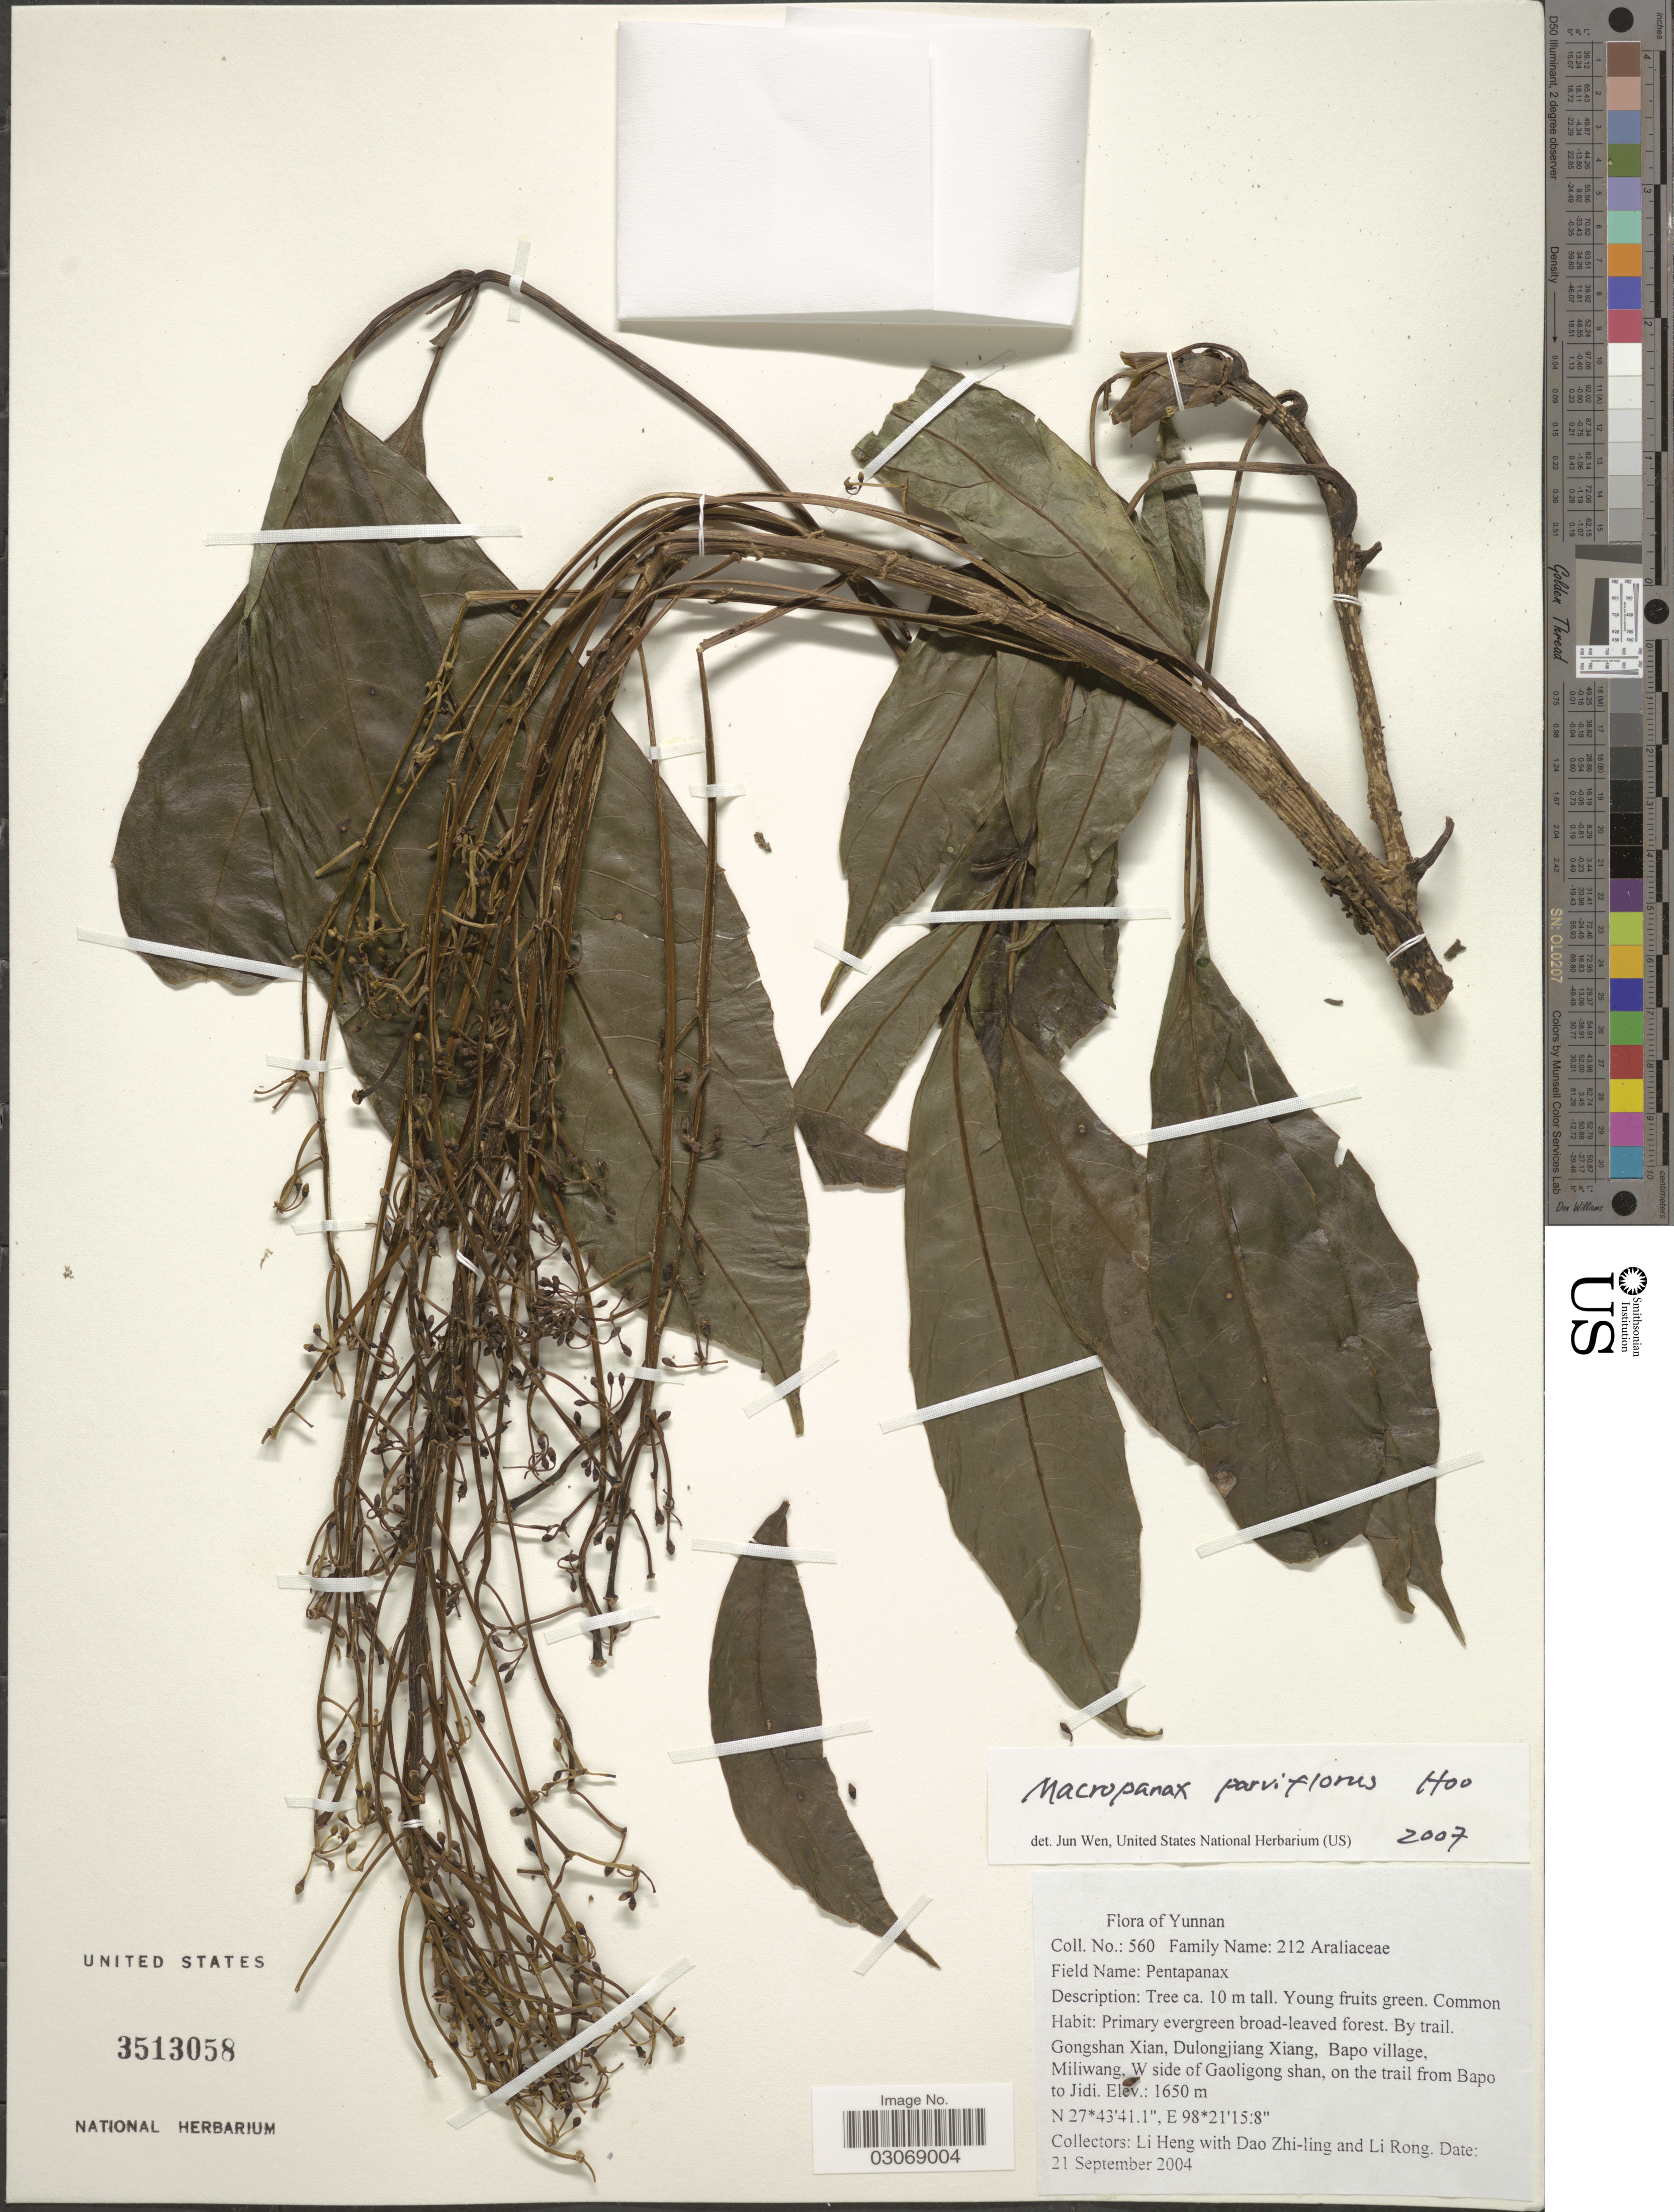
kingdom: Plantae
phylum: Tracheophyta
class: Magnoliopsida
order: Apiales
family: Araliaceae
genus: Macropanax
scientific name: Macropanax parviflorus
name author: C. Ho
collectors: L. Heng, D. Zhiling & R. Li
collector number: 560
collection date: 2004-09-21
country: China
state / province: Yunnan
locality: Gongshan Xian, Dulongjiang Xiang, Bapo village, Miliwang, W side of Gaoligong shan, on the trail from Bapo to Jidi.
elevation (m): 1650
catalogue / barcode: US 3513058